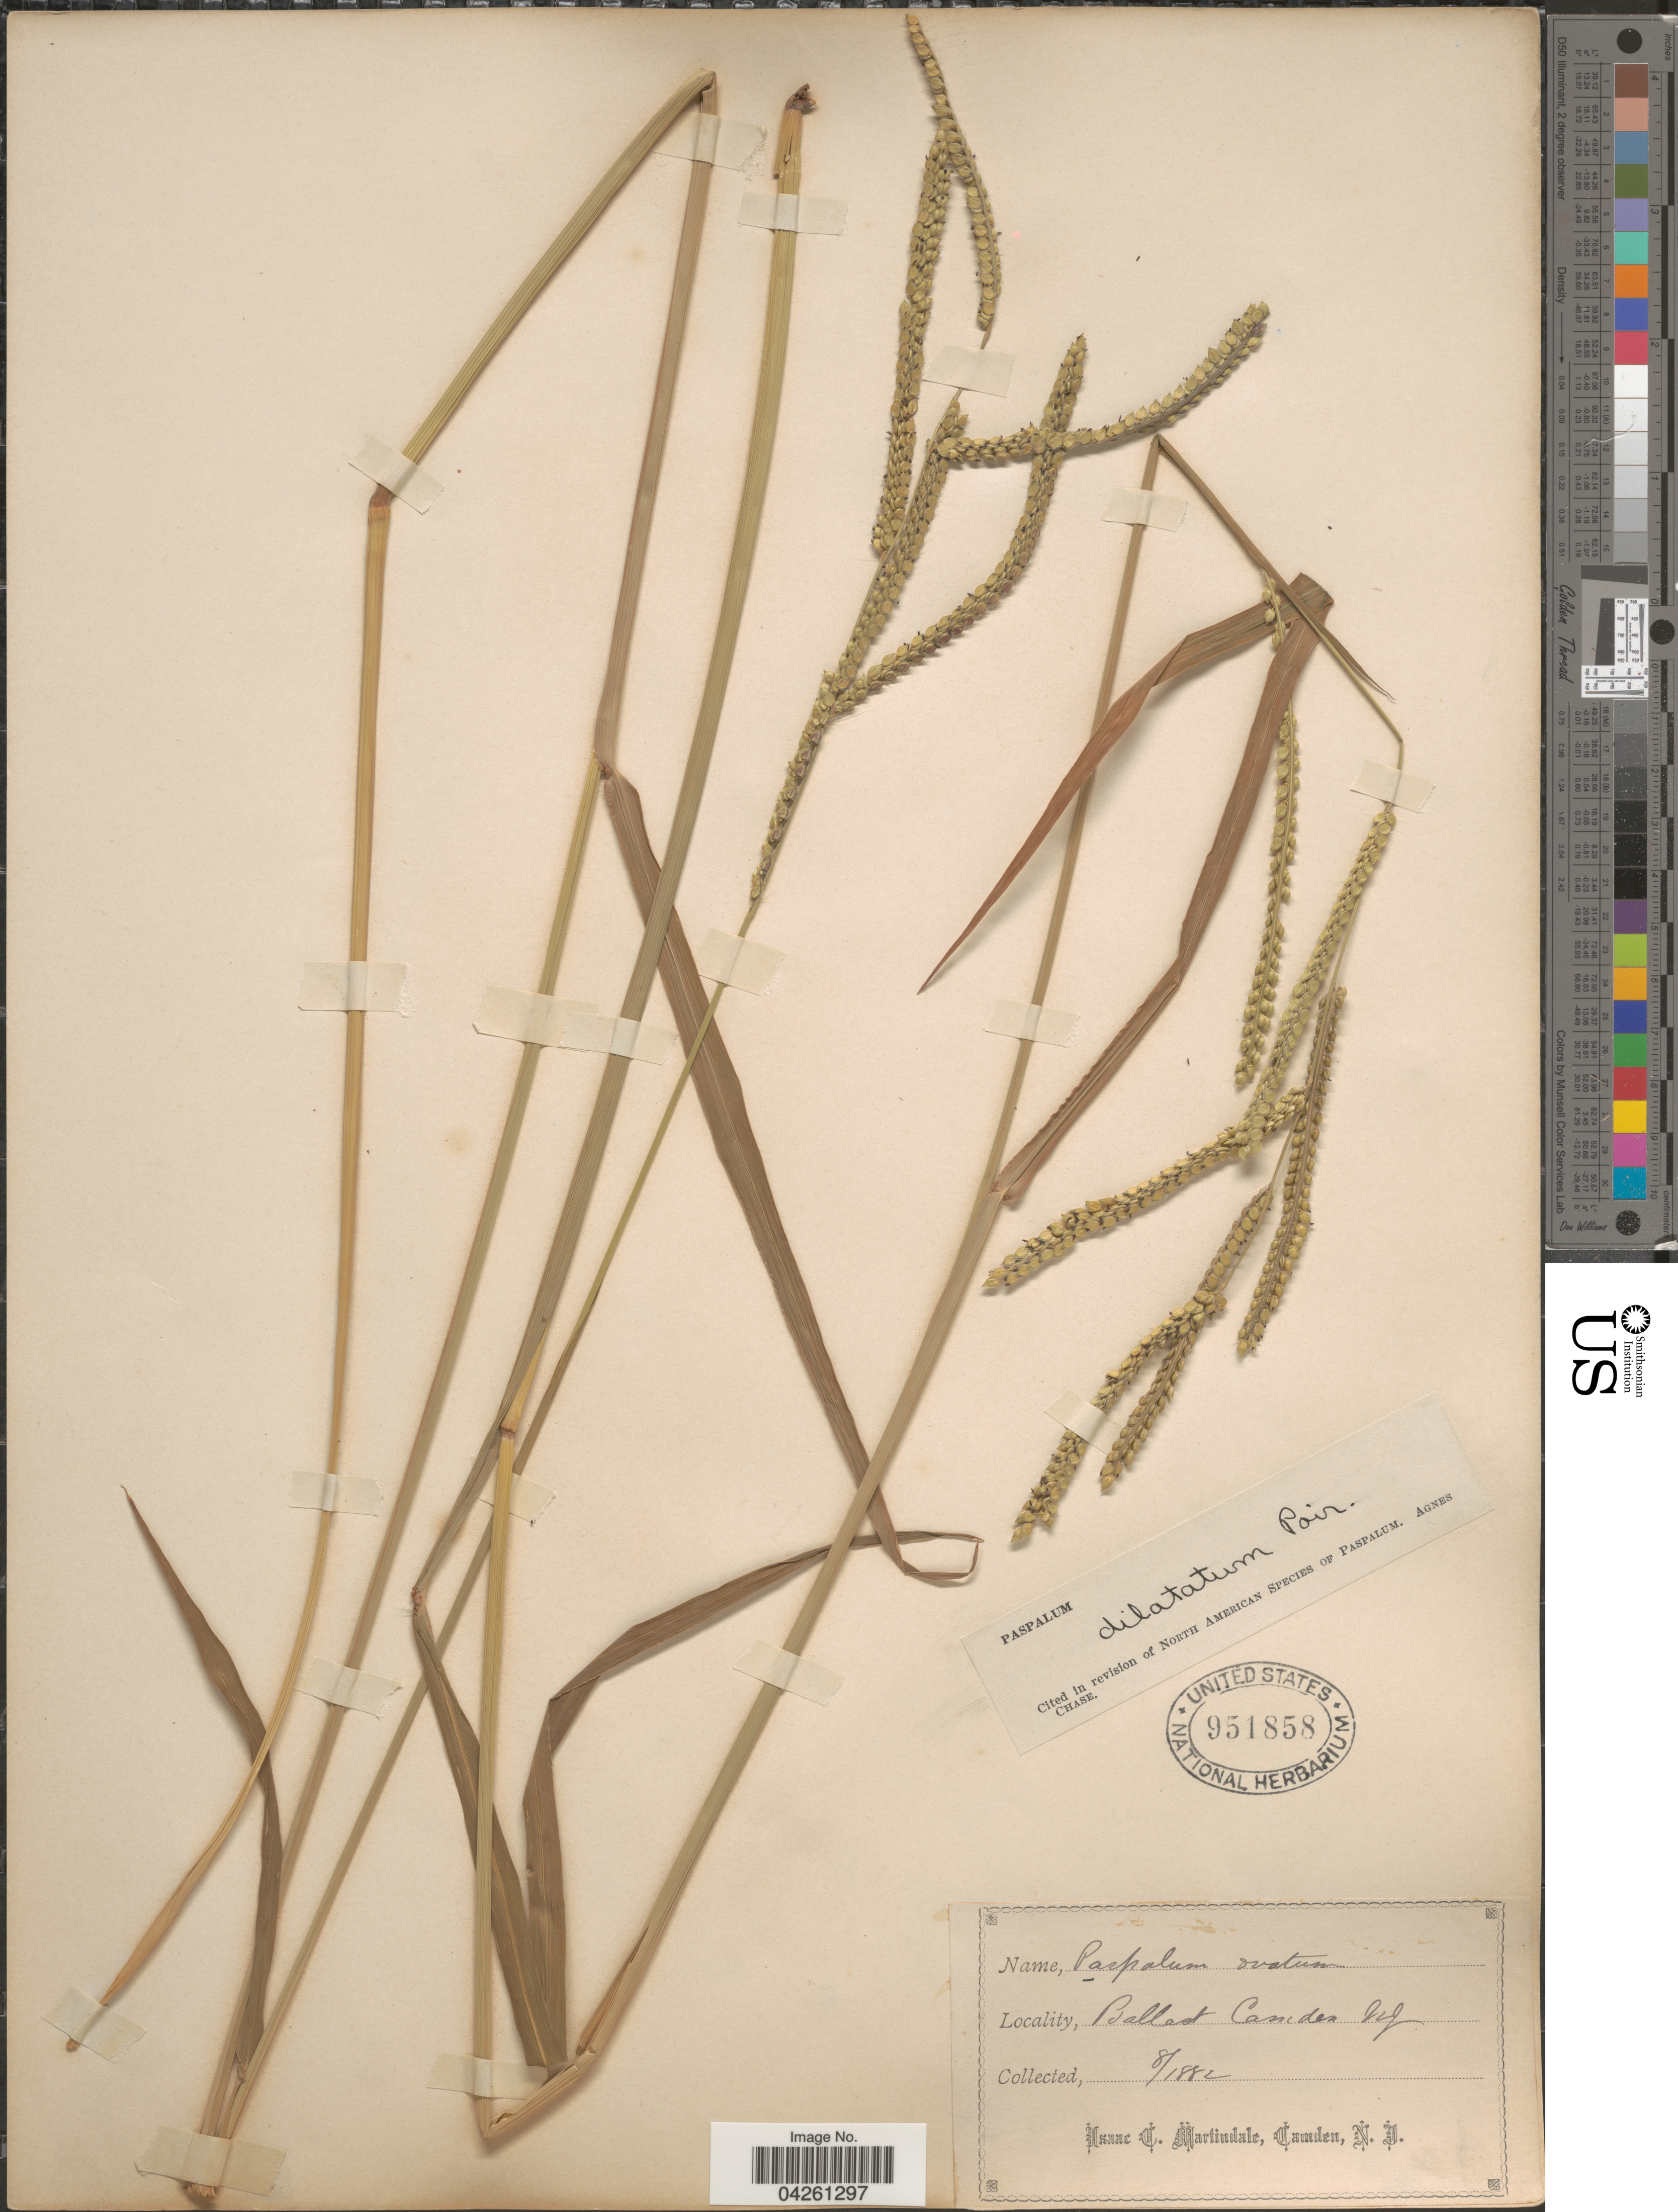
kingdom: Plantae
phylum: Tracheophyta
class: Liliopsida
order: Poales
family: Poaceae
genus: Paspalum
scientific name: Paspalum dilatatum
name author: Poir.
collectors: I. C. Martindale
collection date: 1882-08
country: United States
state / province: New Jersey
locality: Ballast Camden.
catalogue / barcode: US 951858